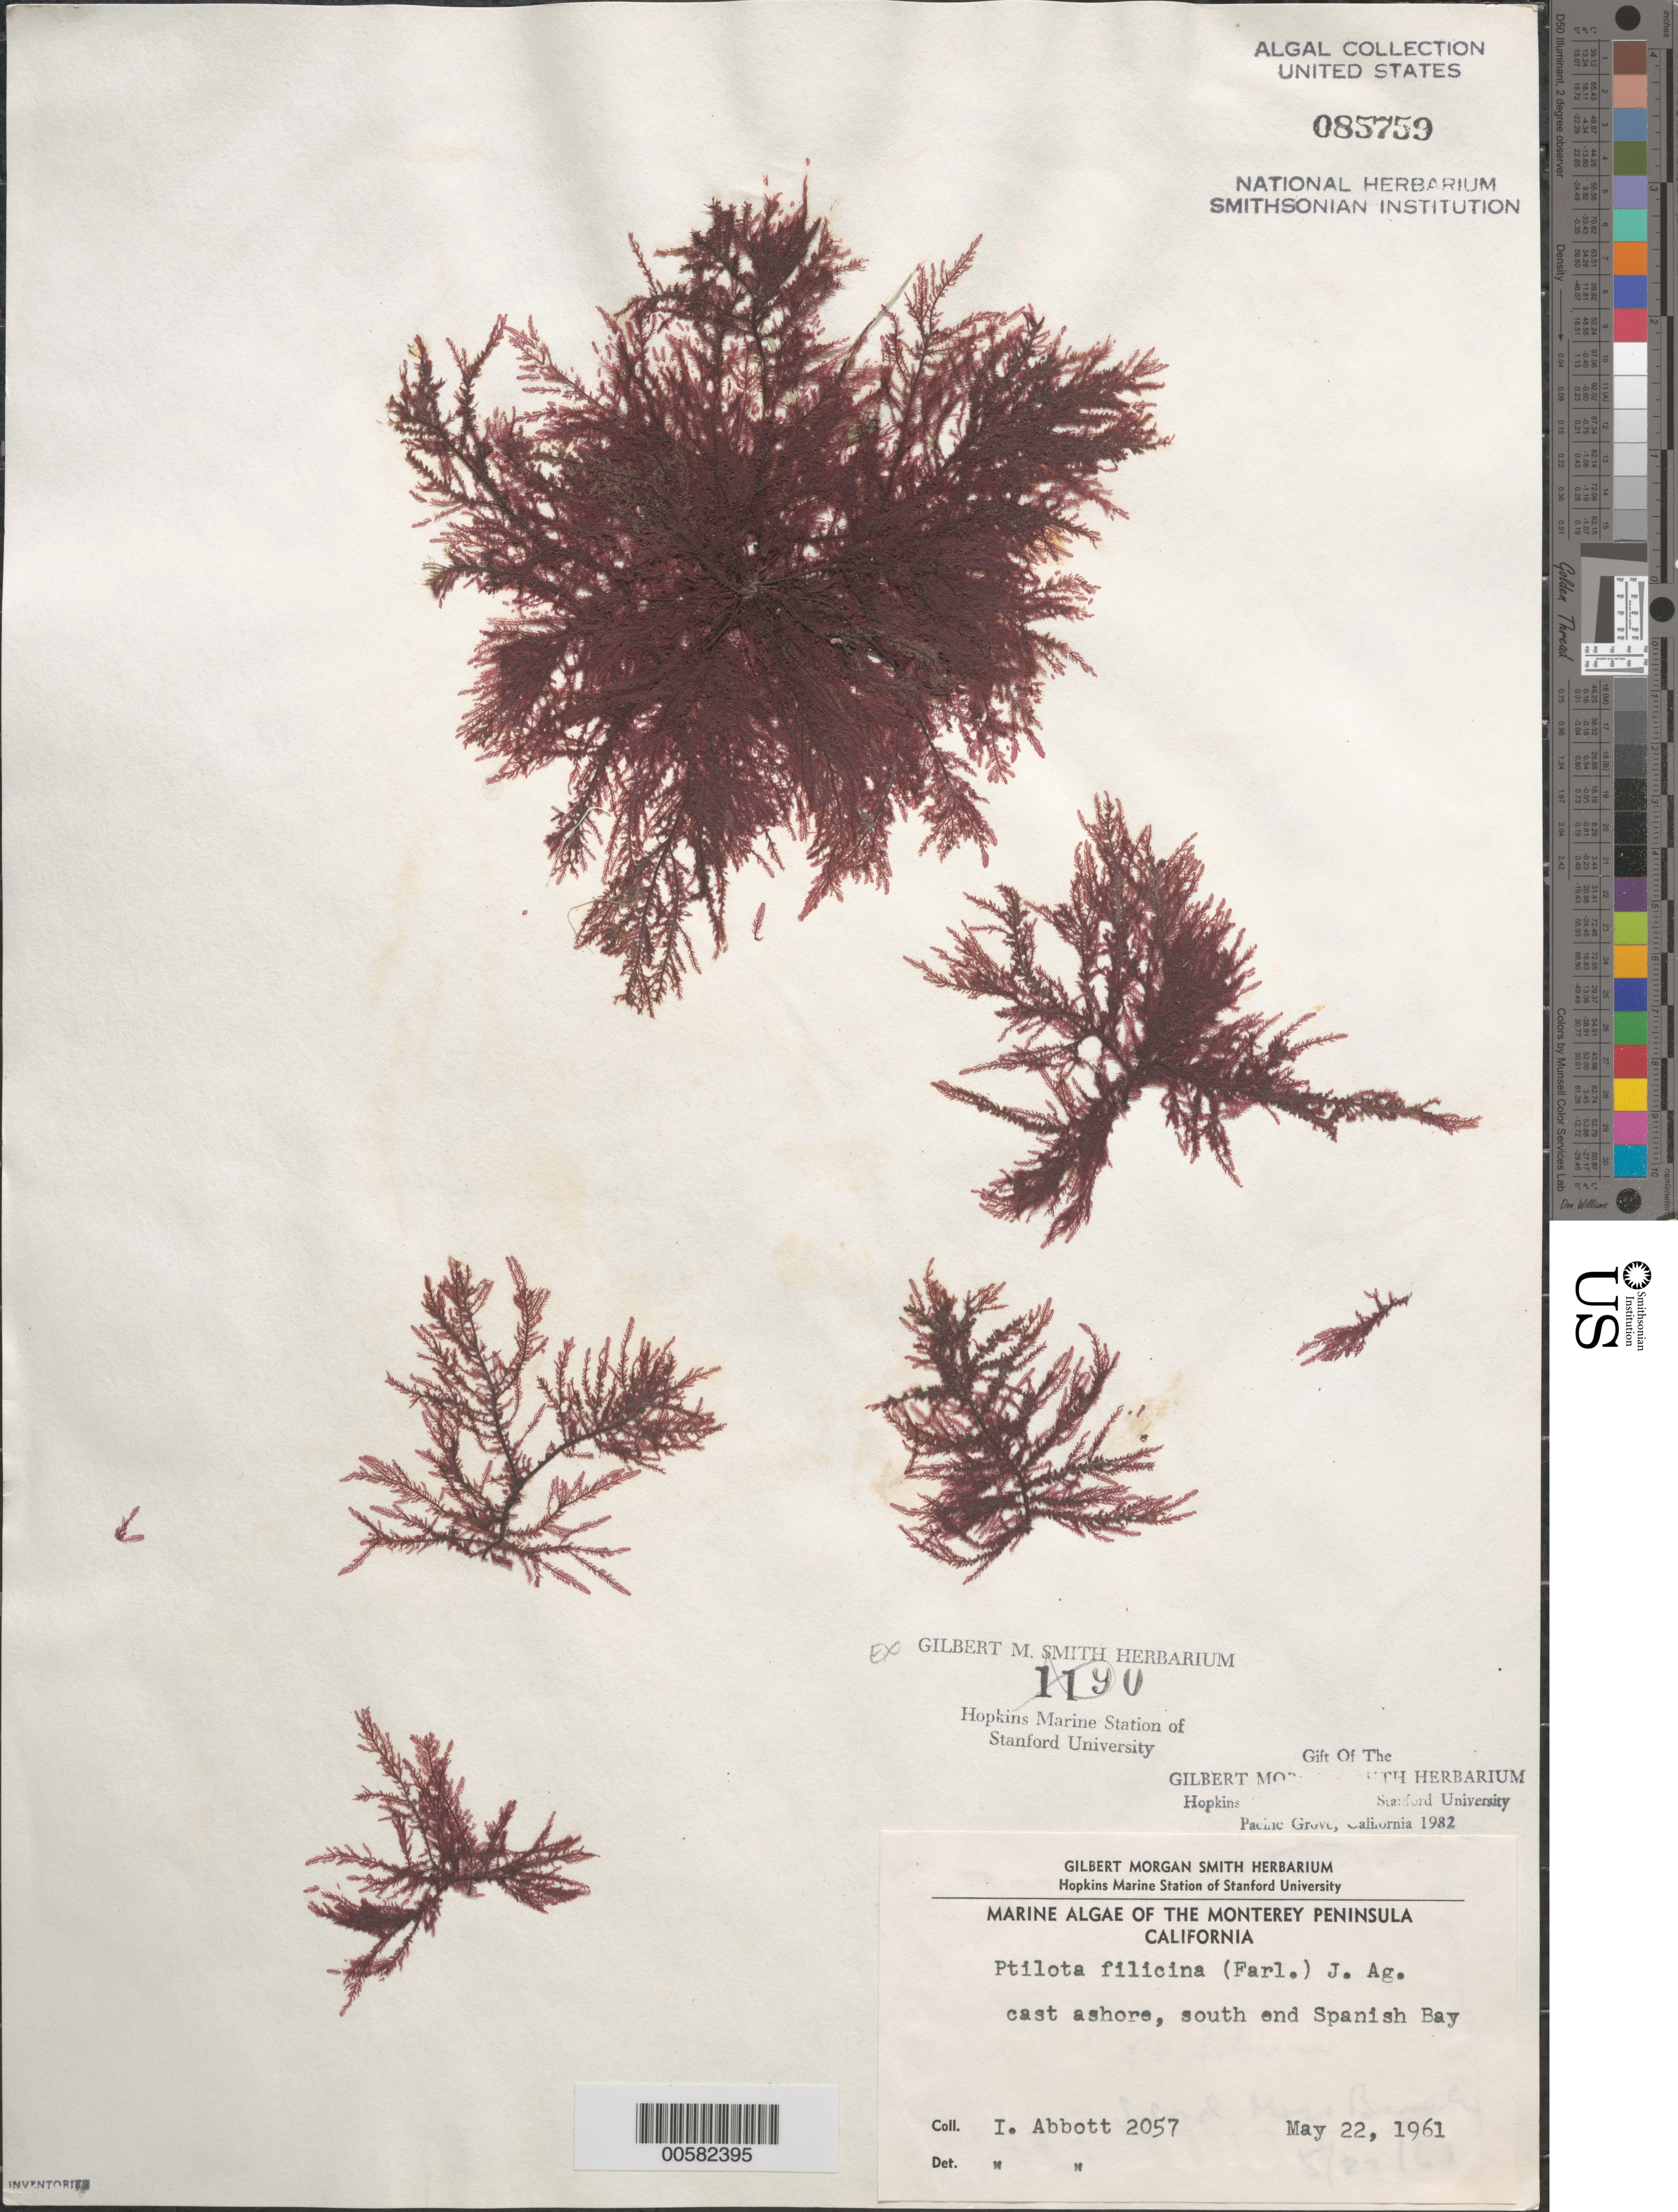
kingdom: Plantae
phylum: Rhodophyta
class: Florideophyceae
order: Ceramiales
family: Wrangeliaceae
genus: Ptilota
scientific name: Ptilota filicina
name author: J. Agardh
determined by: Abbott, Isabella A.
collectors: I. A. Abbott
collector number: IAA 2057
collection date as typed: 22 May 1961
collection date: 1961-05-22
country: United States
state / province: California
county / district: Monterey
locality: Spanish Bay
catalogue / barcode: US 85759